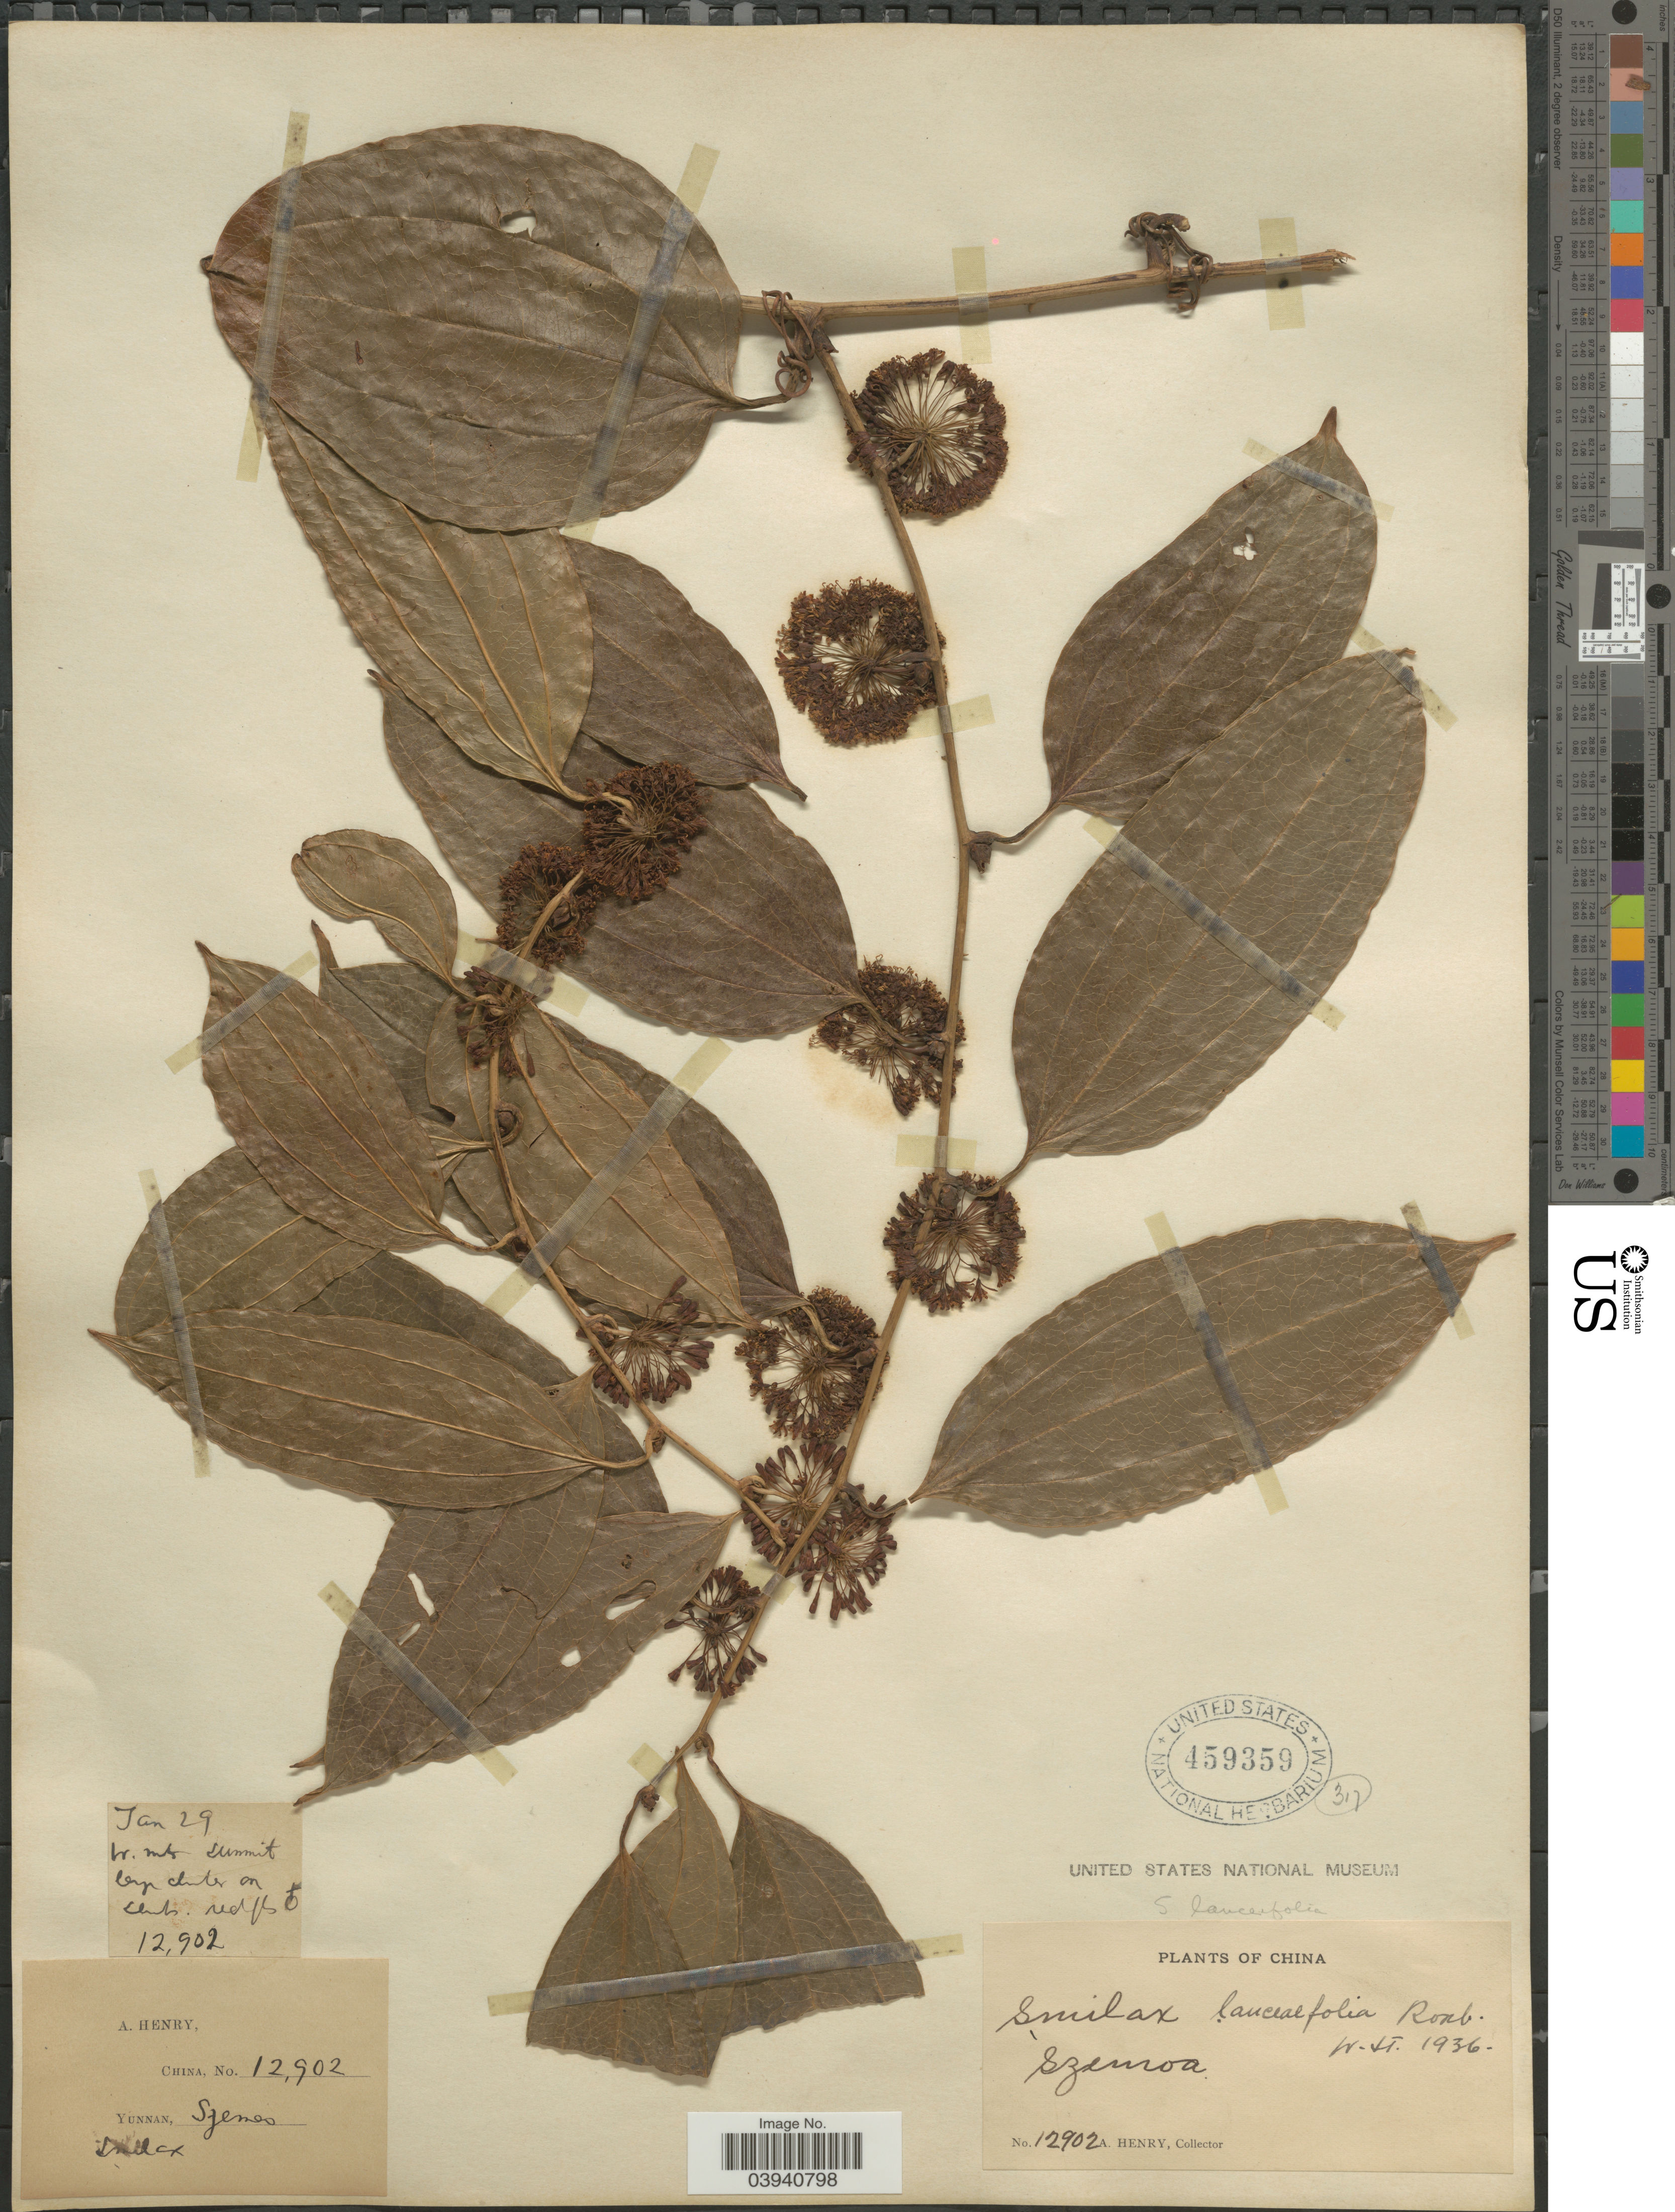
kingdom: Plantae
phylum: Tracheophyta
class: Liliopsida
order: Liliales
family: Smilacaceae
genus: Smilax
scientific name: Smilax lanceifolia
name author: Roxb.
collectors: A. Henry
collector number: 12902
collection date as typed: Transcribed d/m/y: /1/29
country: China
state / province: Yunnan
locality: Nr. mts summit. Szemoa.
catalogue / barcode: US 459359